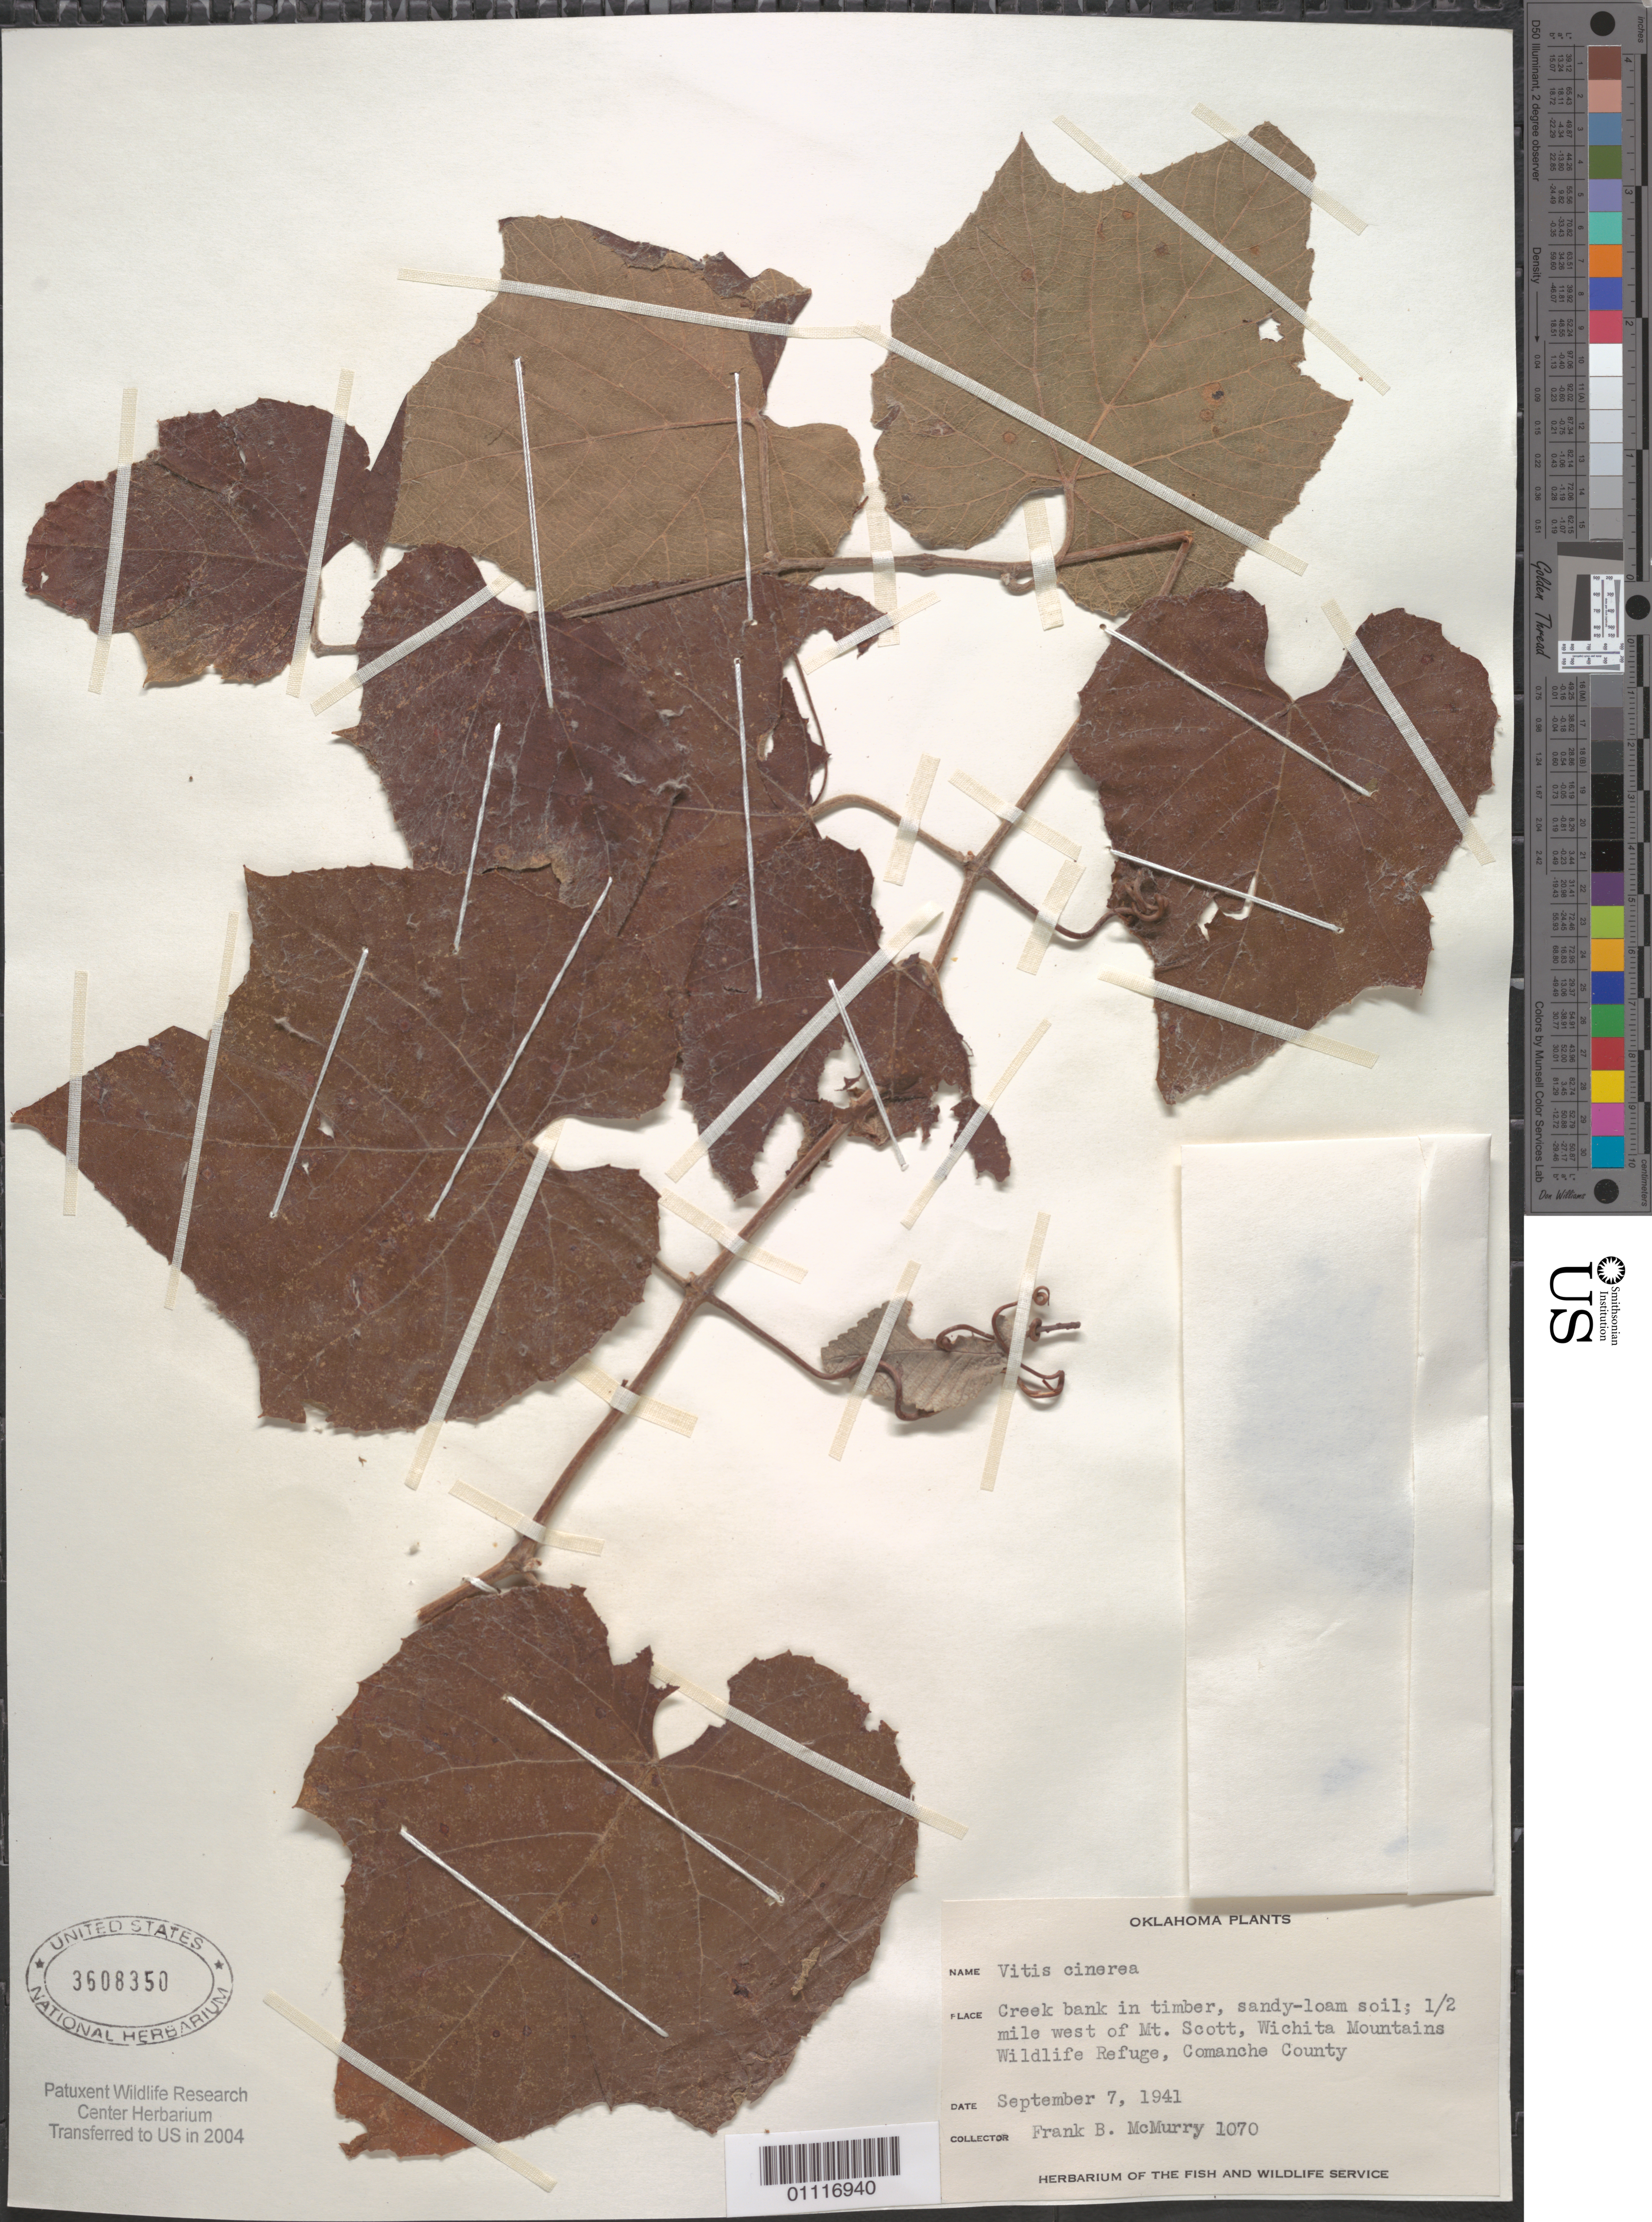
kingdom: Plantae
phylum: Tracheophyta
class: Magnoliopsida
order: Vitales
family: Vitaceae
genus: Vitis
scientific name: Vitis cinerea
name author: (Engelm.) Millardet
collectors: F. B. McMurry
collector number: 1070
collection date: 1941-09-07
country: United States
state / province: Oklahoma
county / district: Comanche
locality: Creek bank in timer, sandy-loam soil; 1/2 mile west of Mt. Scott, Wichita Mountains Wildlife Refuge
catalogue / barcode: US 3608350